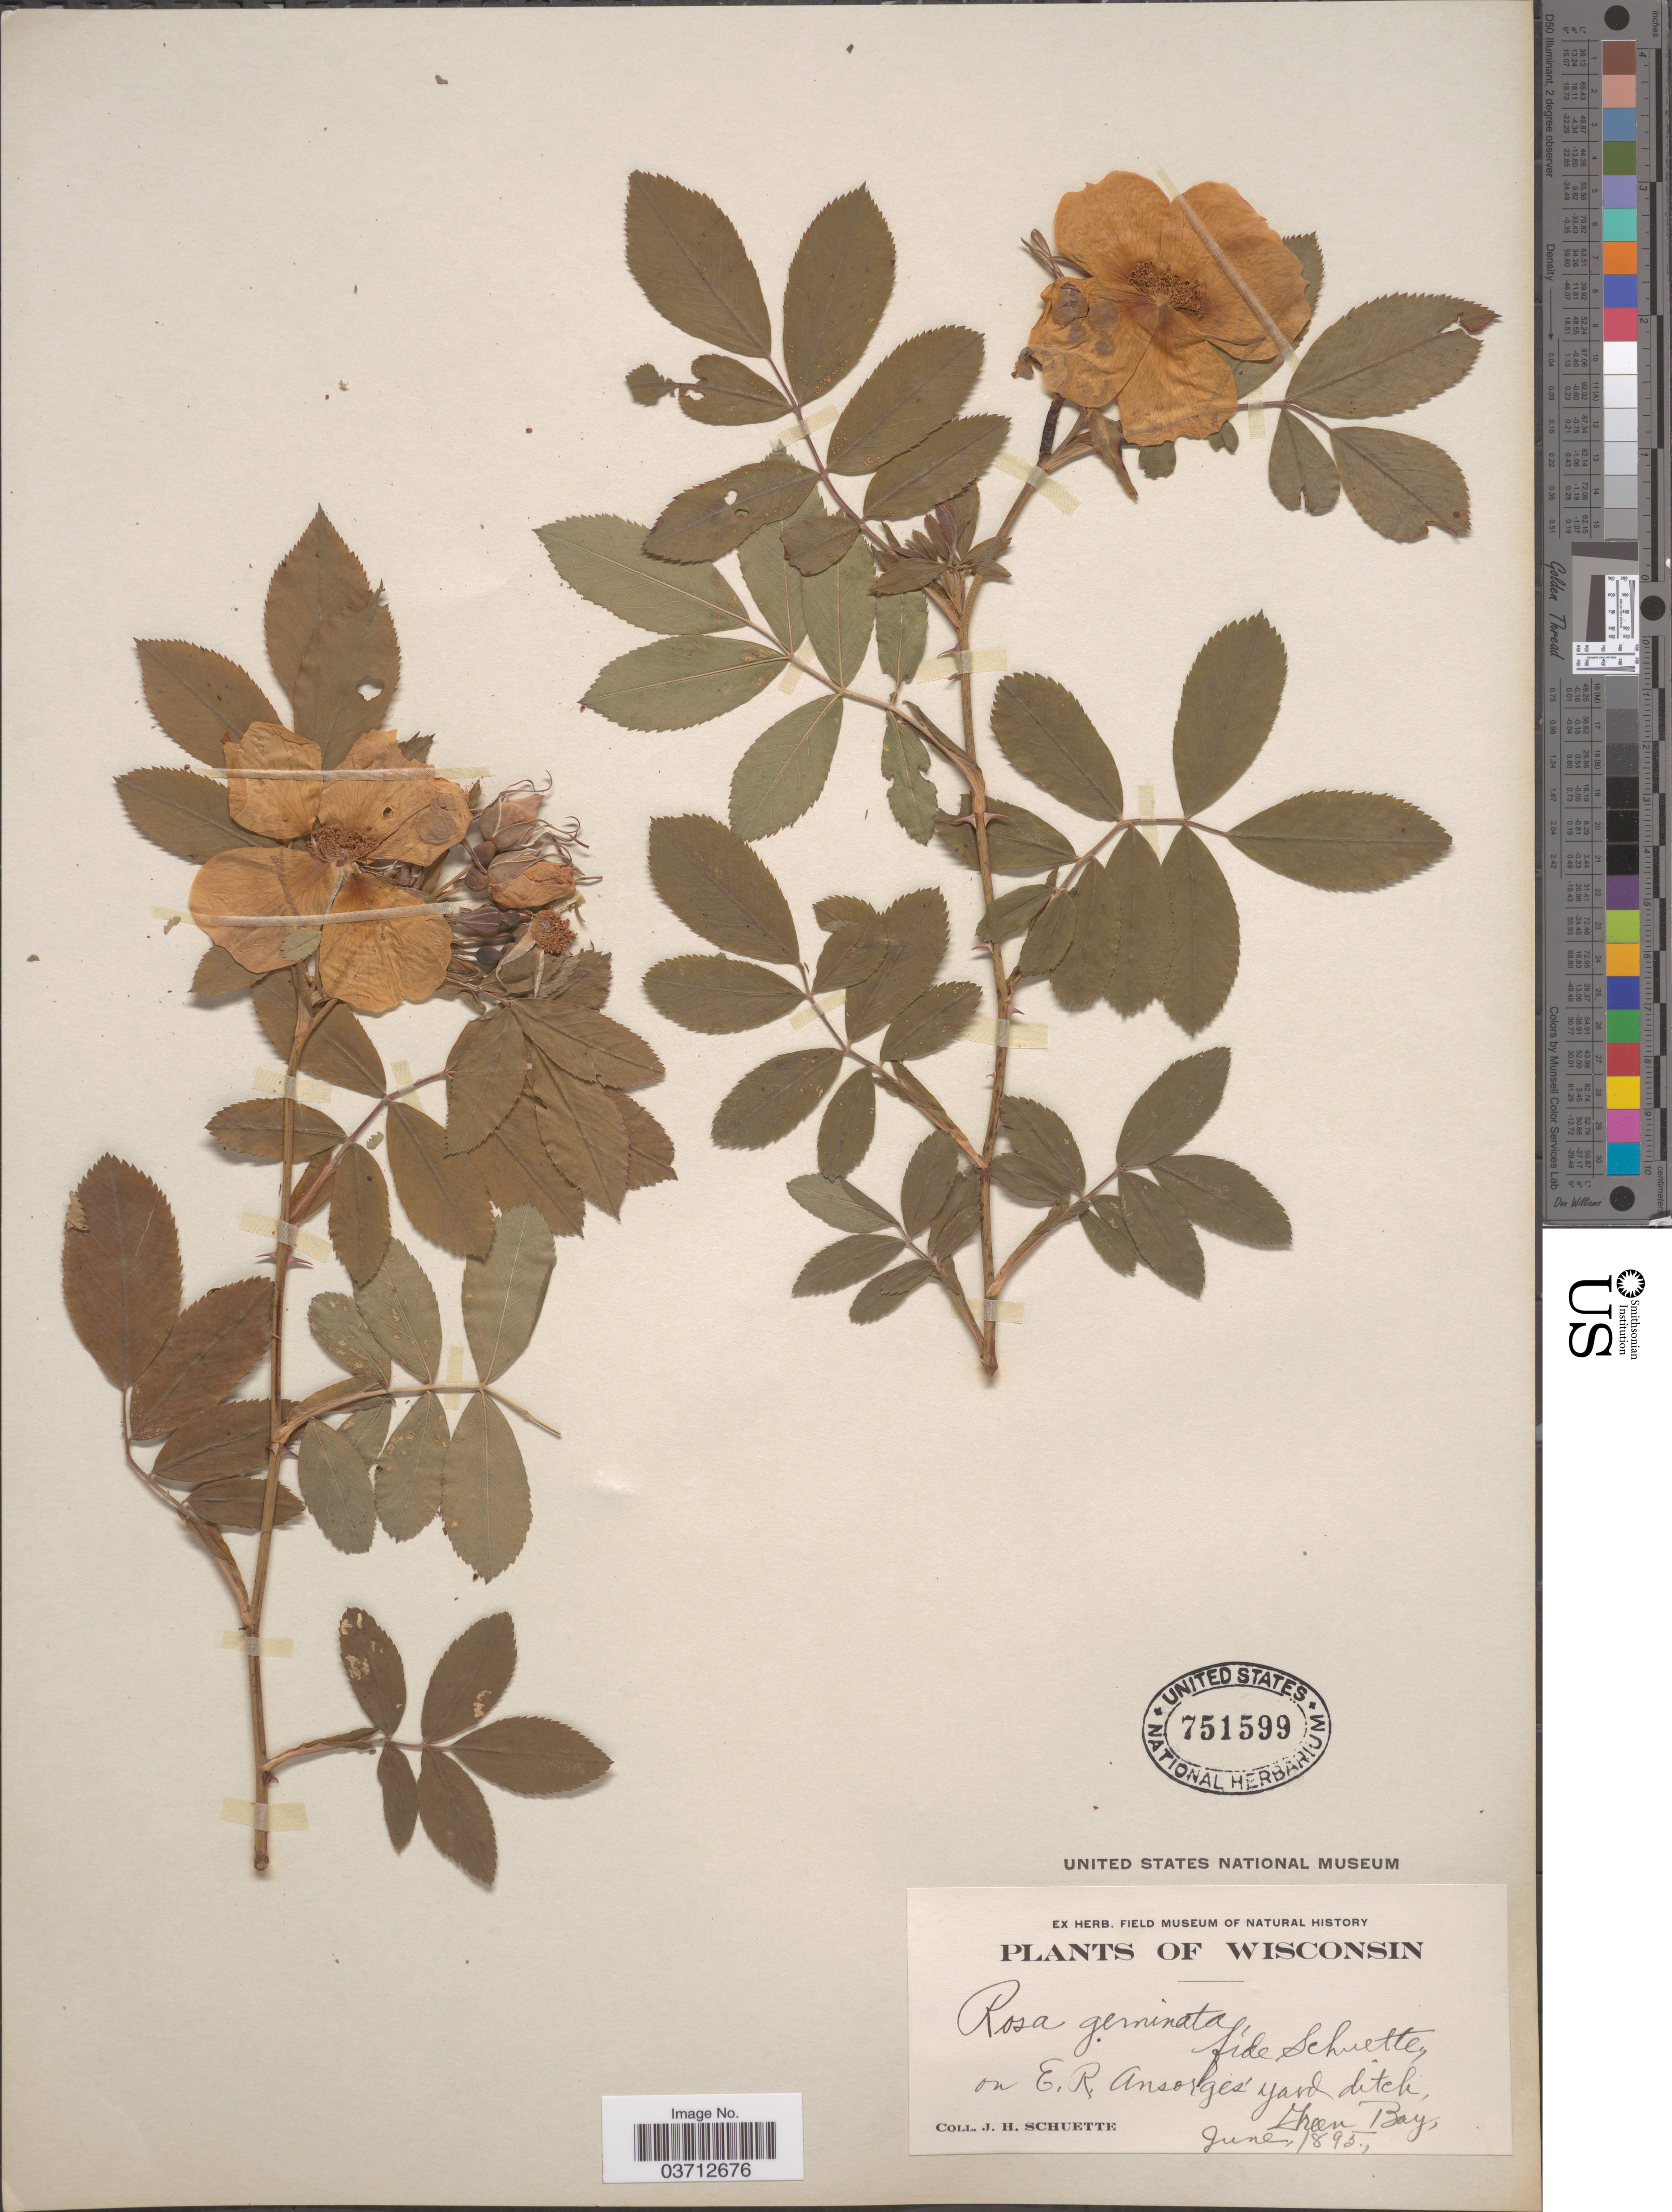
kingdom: Plantae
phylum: Tracheophyta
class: Magnoliopsida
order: Rosales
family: Rosaceae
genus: Rosa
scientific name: Rosa sp.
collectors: J. H. Schuette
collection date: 1895-06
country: United States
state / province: Wisconsin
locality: On E. R. Ansorges' yard ditch, Green Bay.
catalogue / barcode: US 751599